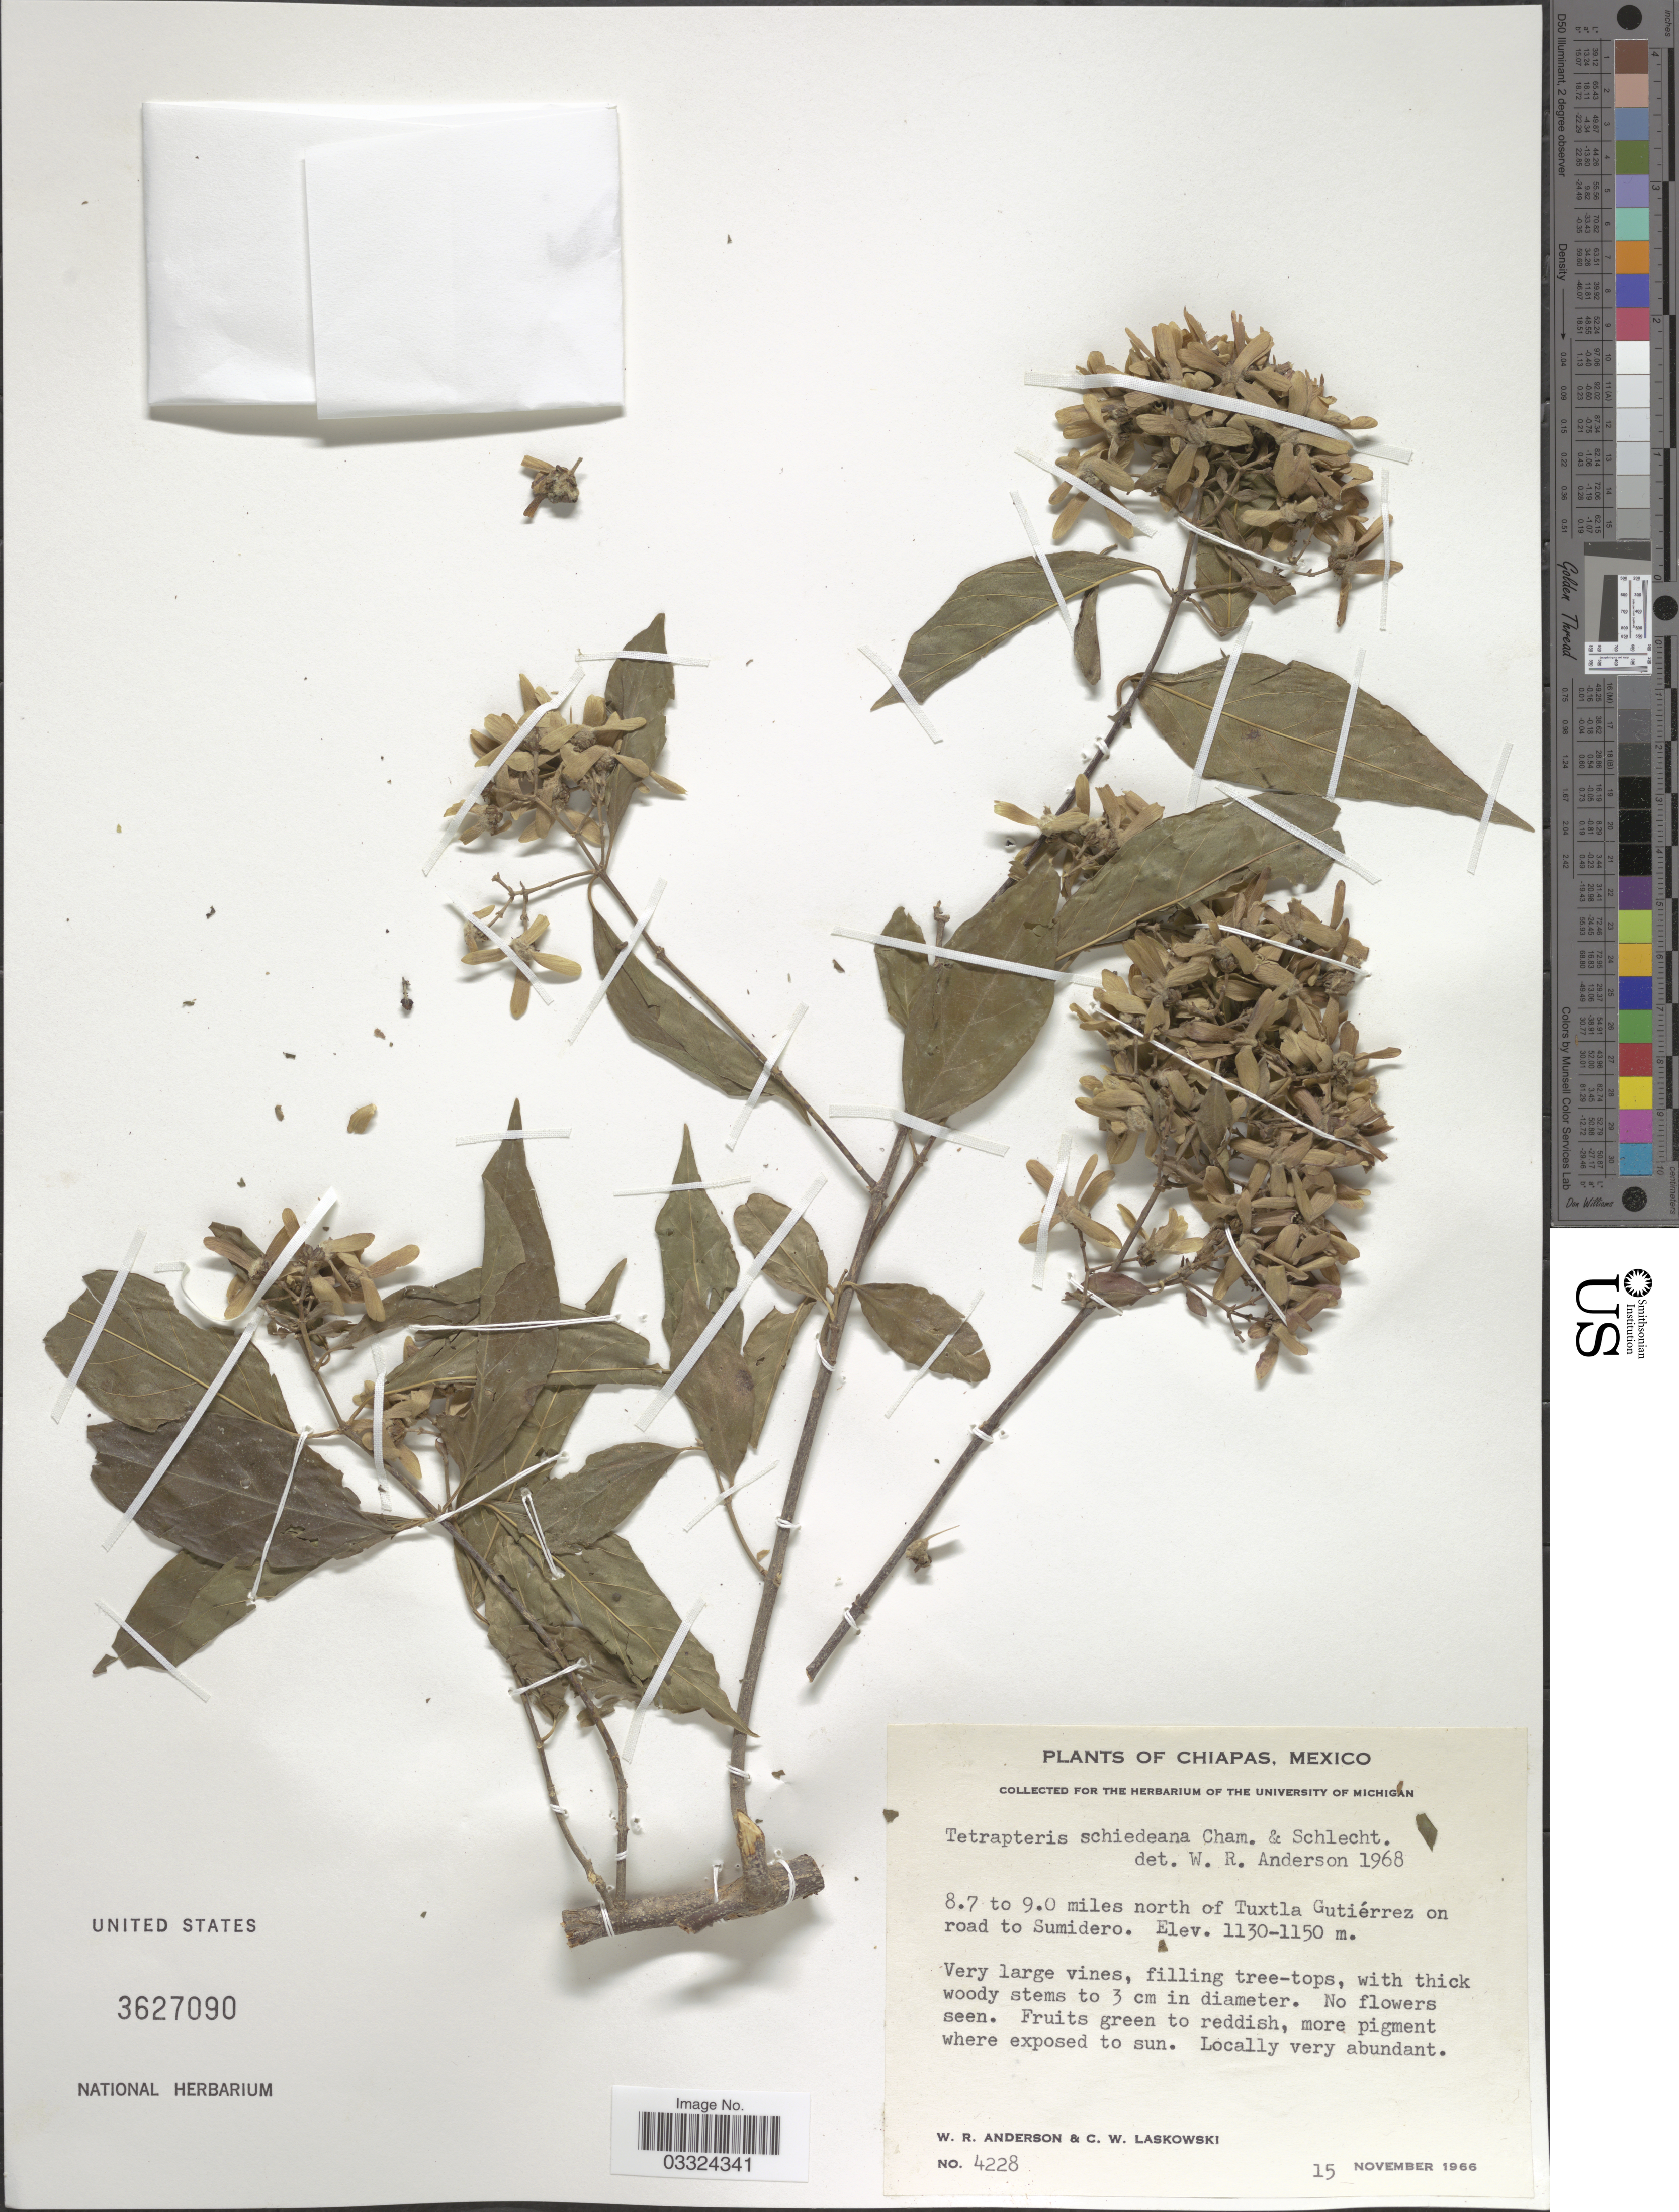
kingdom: Plantae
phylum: Tracheophyta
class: Magnoliopsida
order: Malpighiales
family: Malpighiaceae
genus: Tetrapterys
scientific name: Tetrapterys schiedeana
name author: Schltdl. & Cham.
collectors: W. Anderson & C. Laskowski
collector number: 4228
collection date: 1966-11-15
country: Mexico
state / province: Chiapas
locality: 8.7 to 9.0 miles north of Tuxtla Gutiérrez on road to Sumidero.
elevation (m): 1130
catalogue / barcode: US 3627090